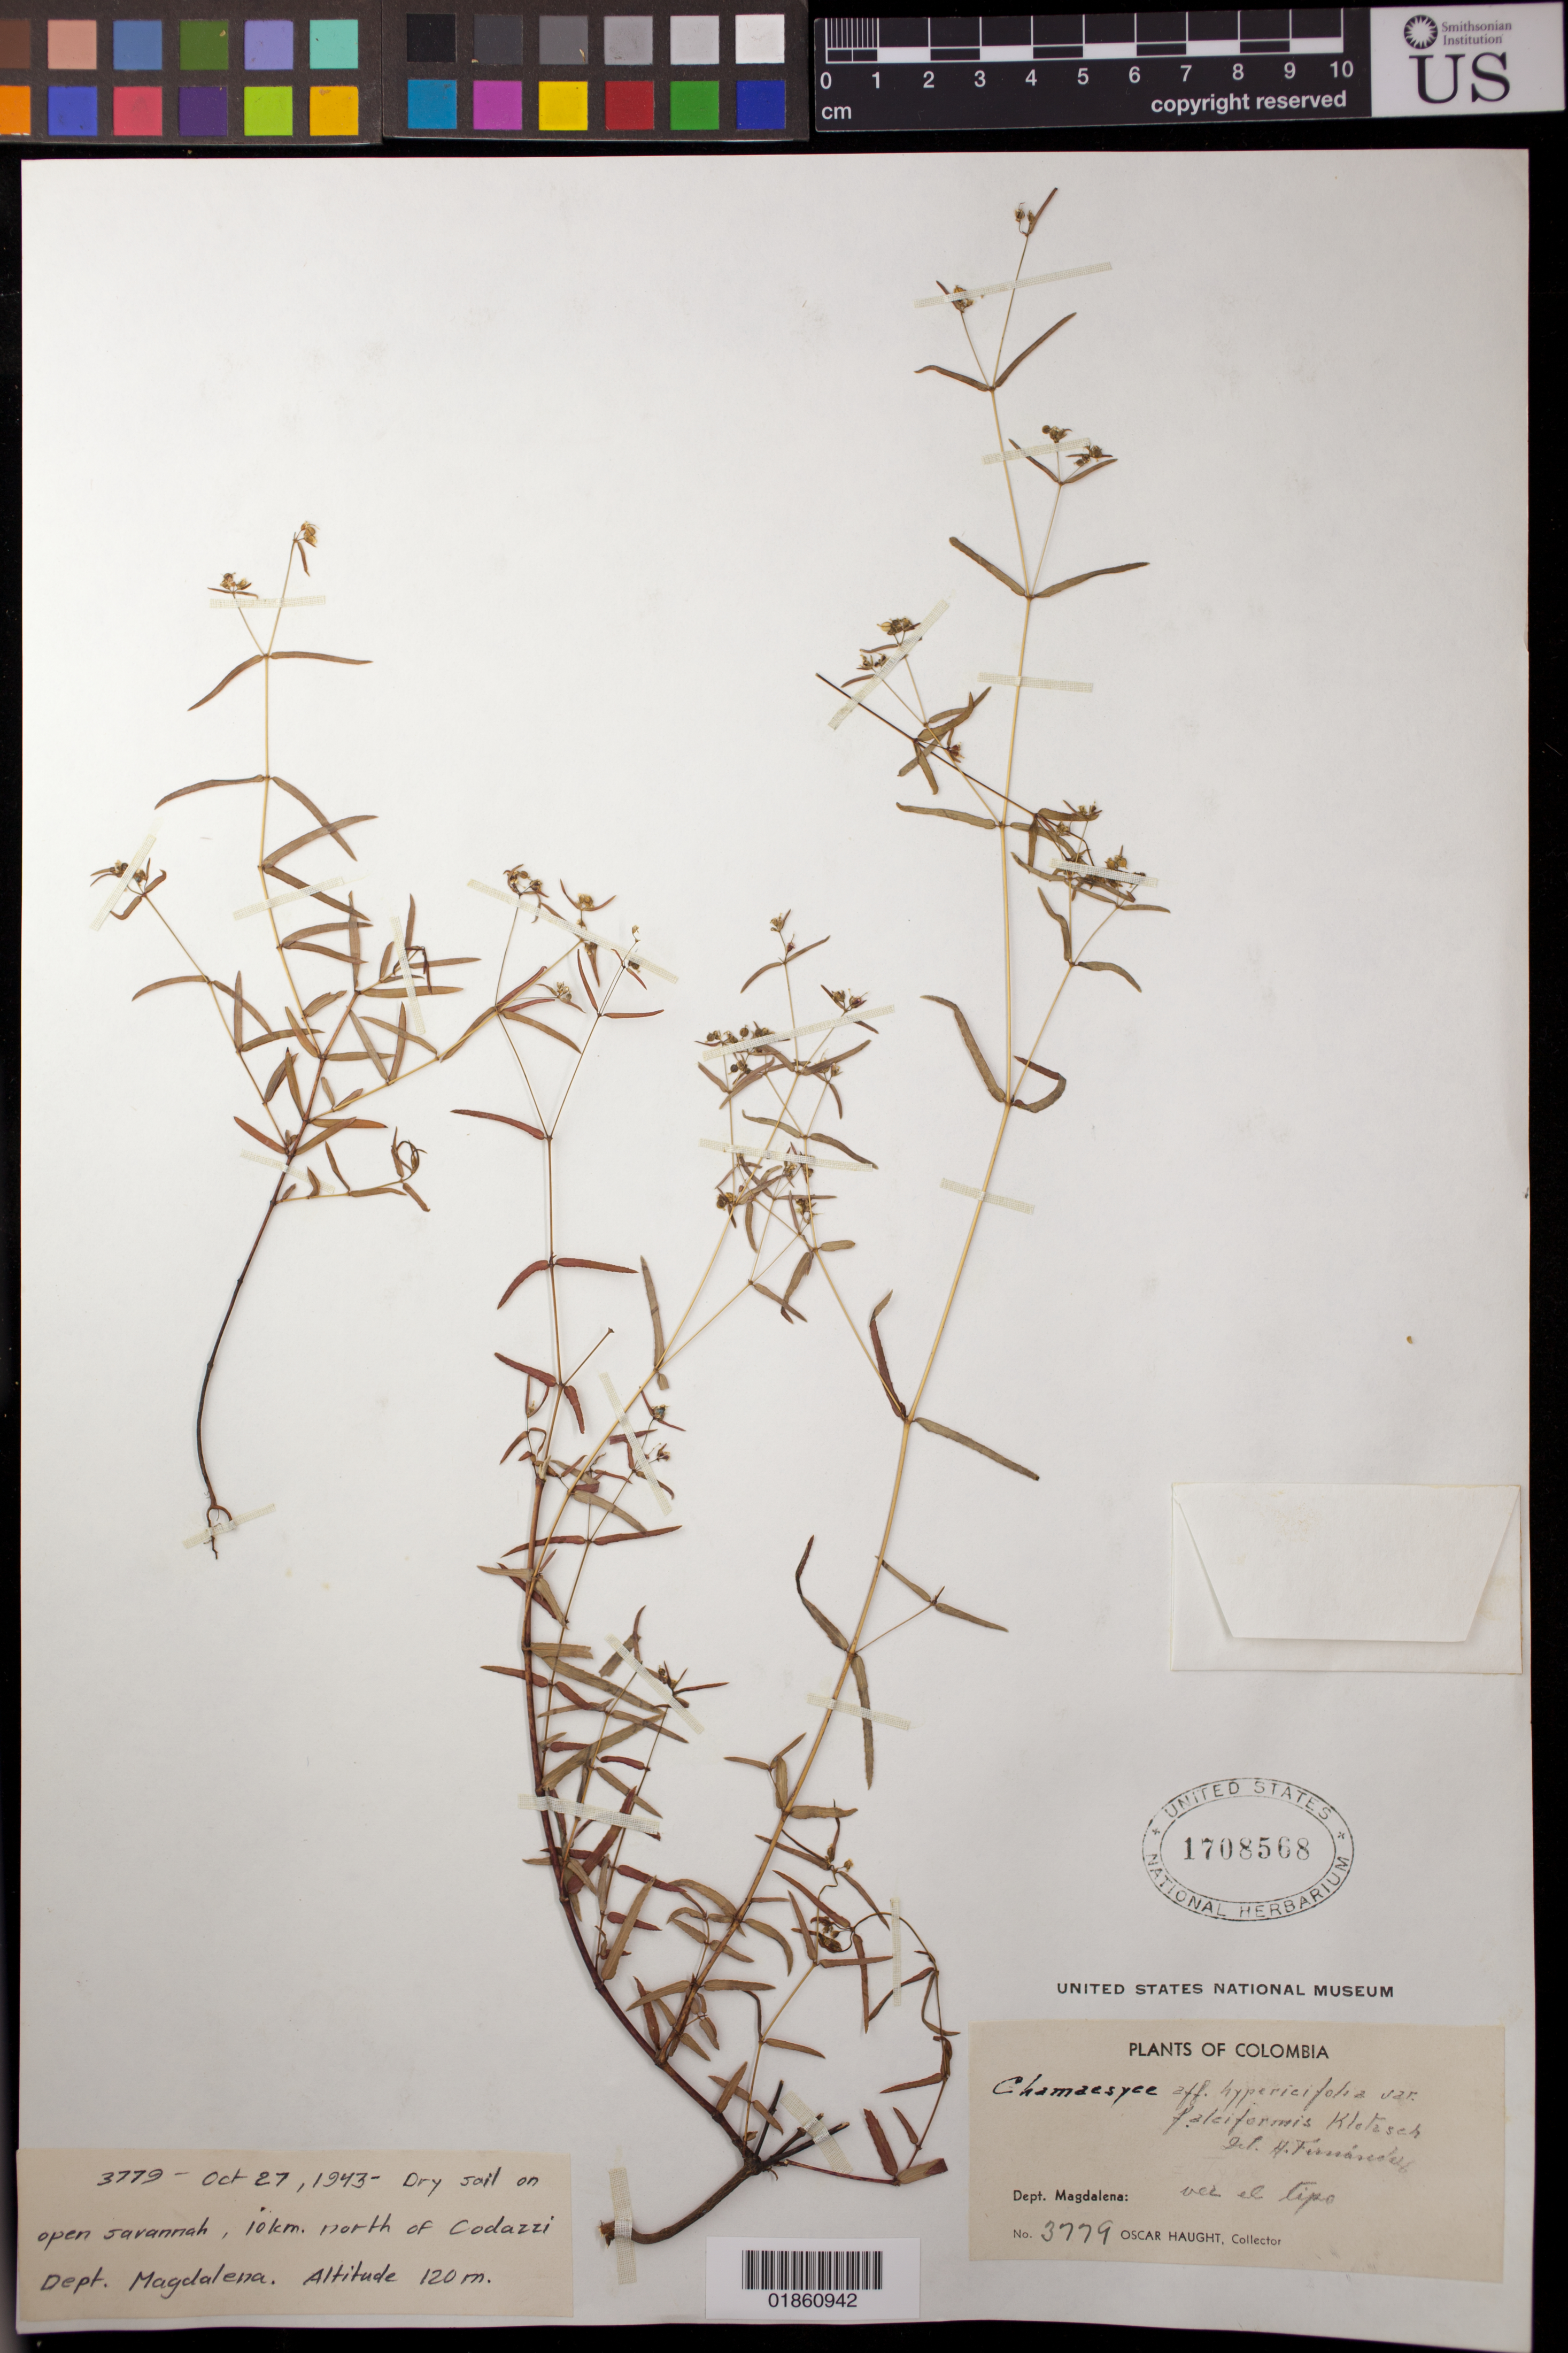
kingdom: Plantae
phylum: Tracheophyta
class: Magnoliopsida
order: Malpighiales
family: Euphorbiaceae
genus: Euphorbia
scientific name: Euphorbia hypericifolia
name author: L.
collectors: O. Haught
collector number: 3779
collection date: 1943-10-27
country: Colombia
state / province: Magdalena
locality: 10 km. north of Codazzi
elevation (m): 120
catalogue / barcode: US 1708568